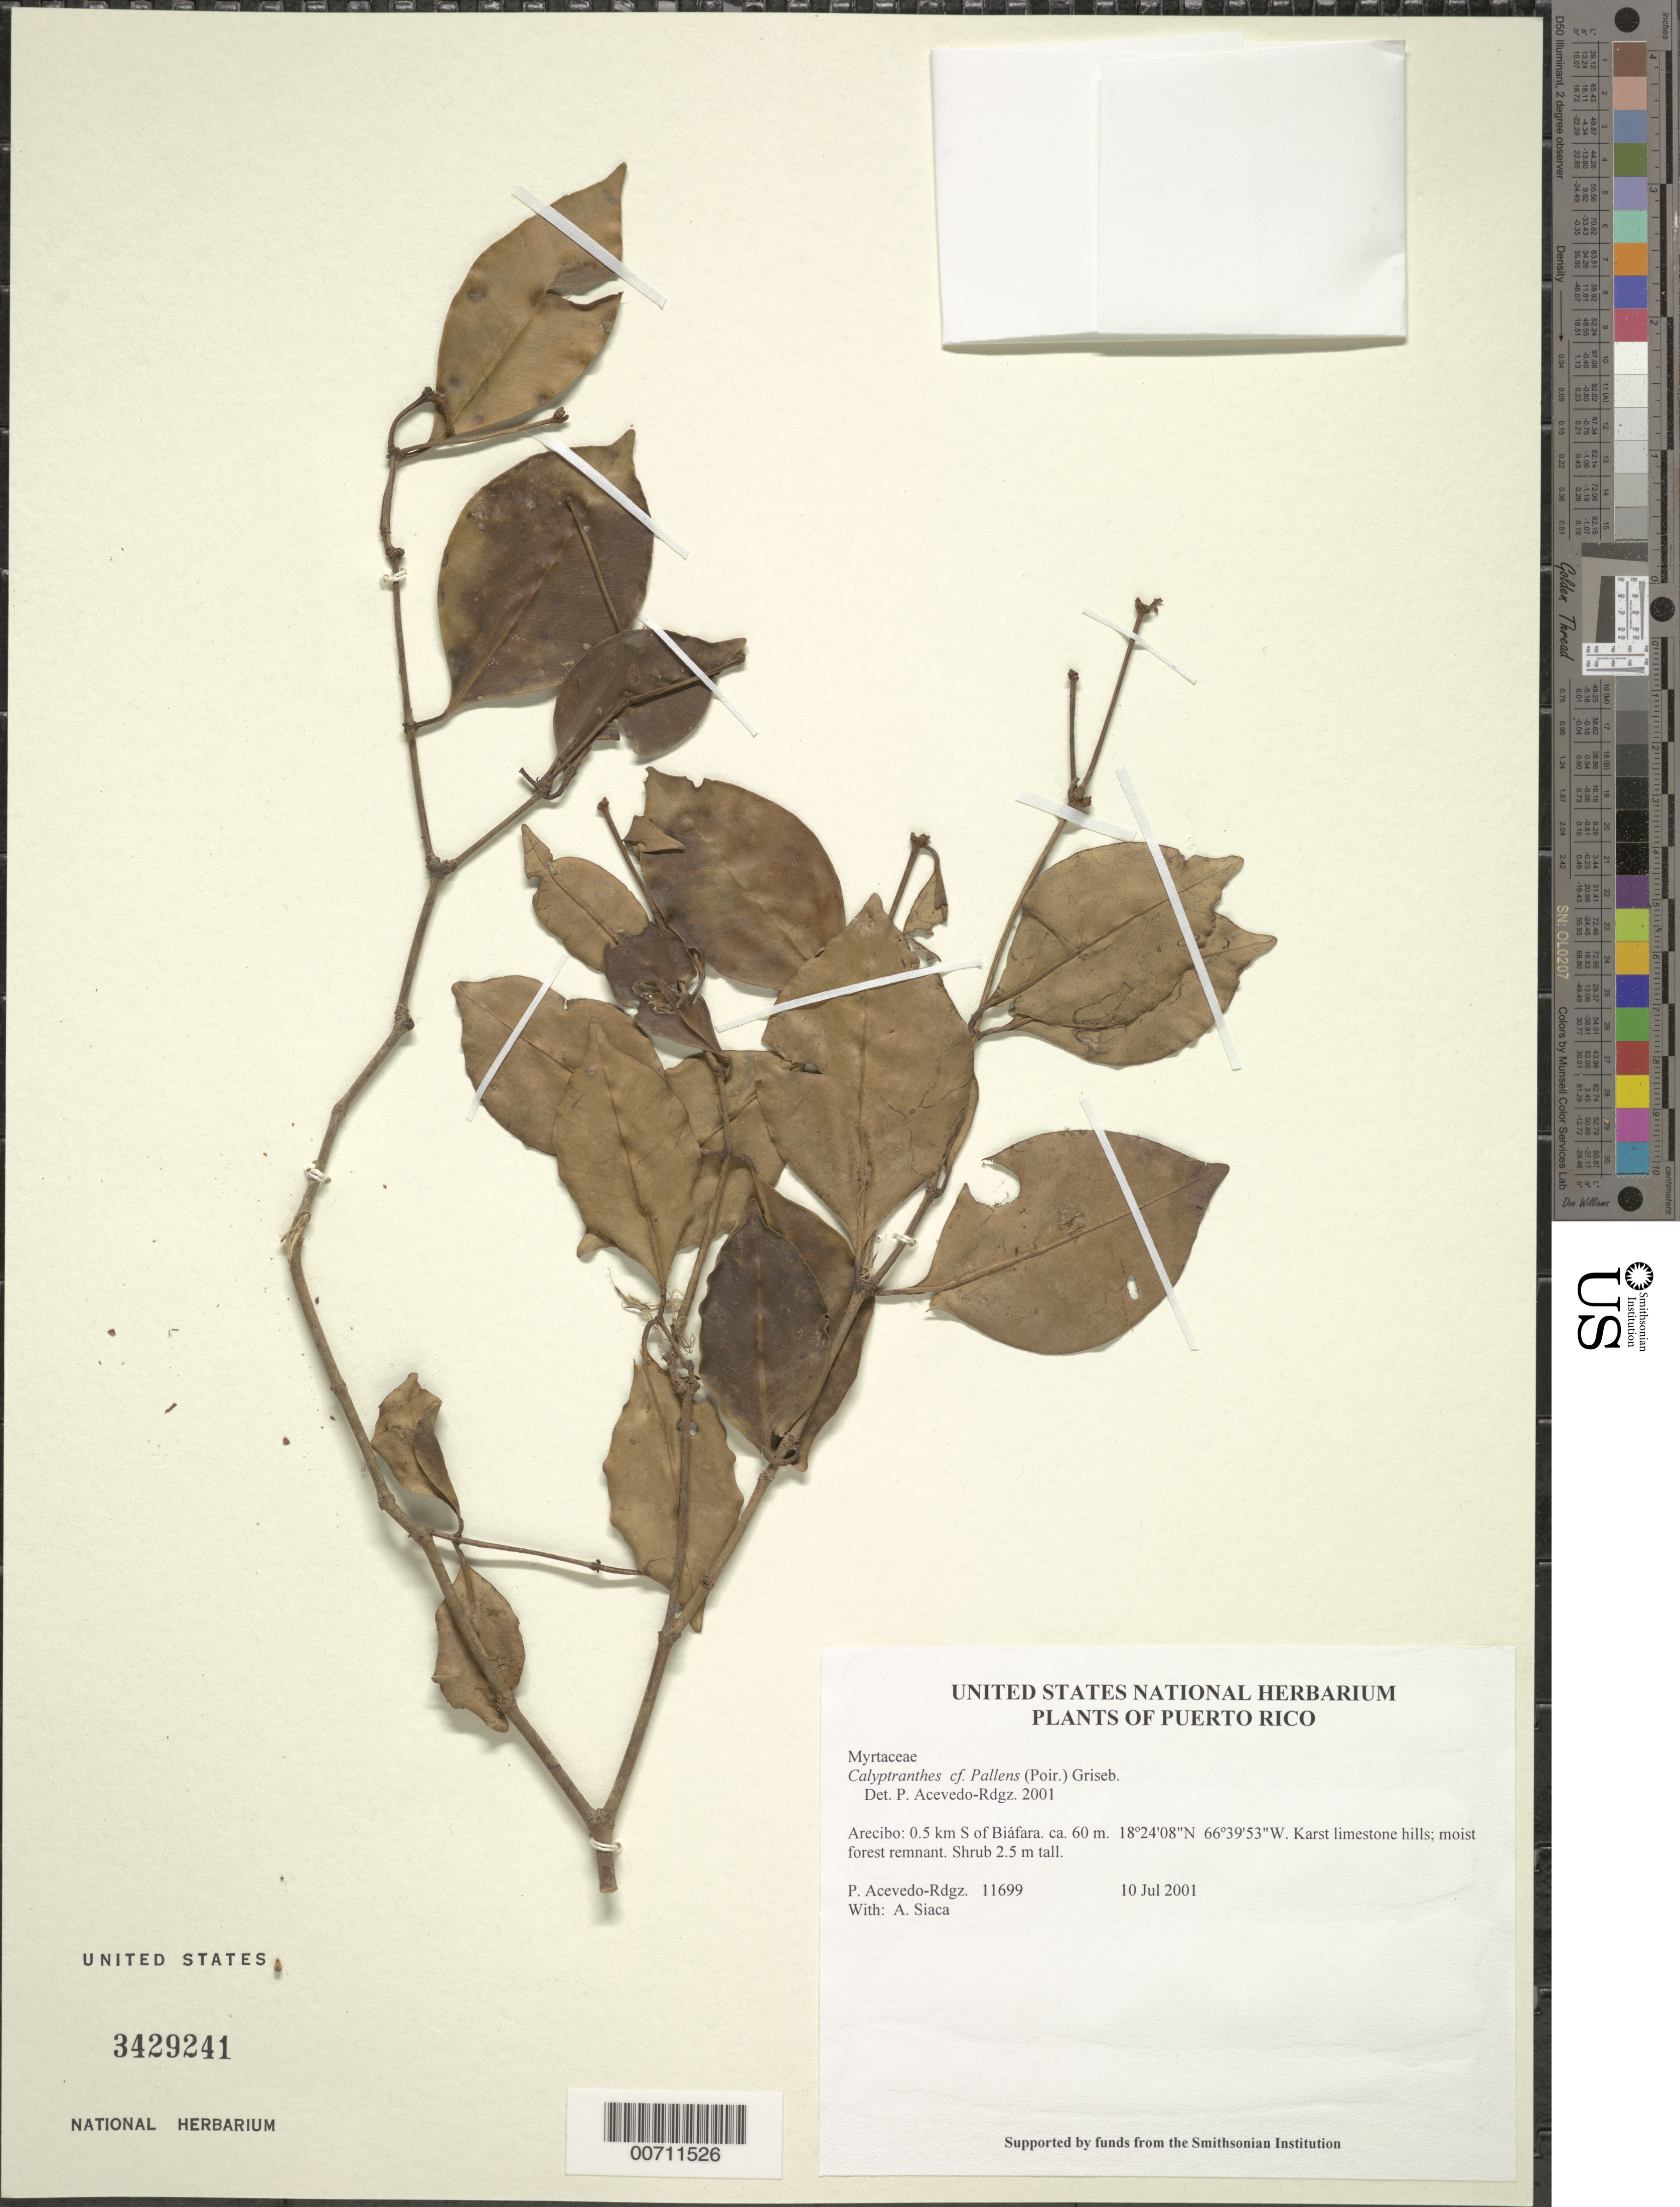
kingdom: Plantae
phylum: Tracheophyta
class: Magnoliopsida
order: Myrtales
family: Myrtaceae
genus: Myrcia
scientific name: Myrcia neopallens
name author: A.R. Lourenço & E. Lucas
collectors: P. Acevedo-Rodr. & A. Siaca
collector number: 11699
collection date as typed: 10 Jul 2001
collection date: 2001-07-10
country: Puerto Rico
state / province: Arecibo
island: Puerto Rico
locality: Arecibo: 0.5 km S of Biáfara.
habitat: Karst limestone hills; moist forest remnant.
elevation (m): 60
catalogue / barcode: US 3429241